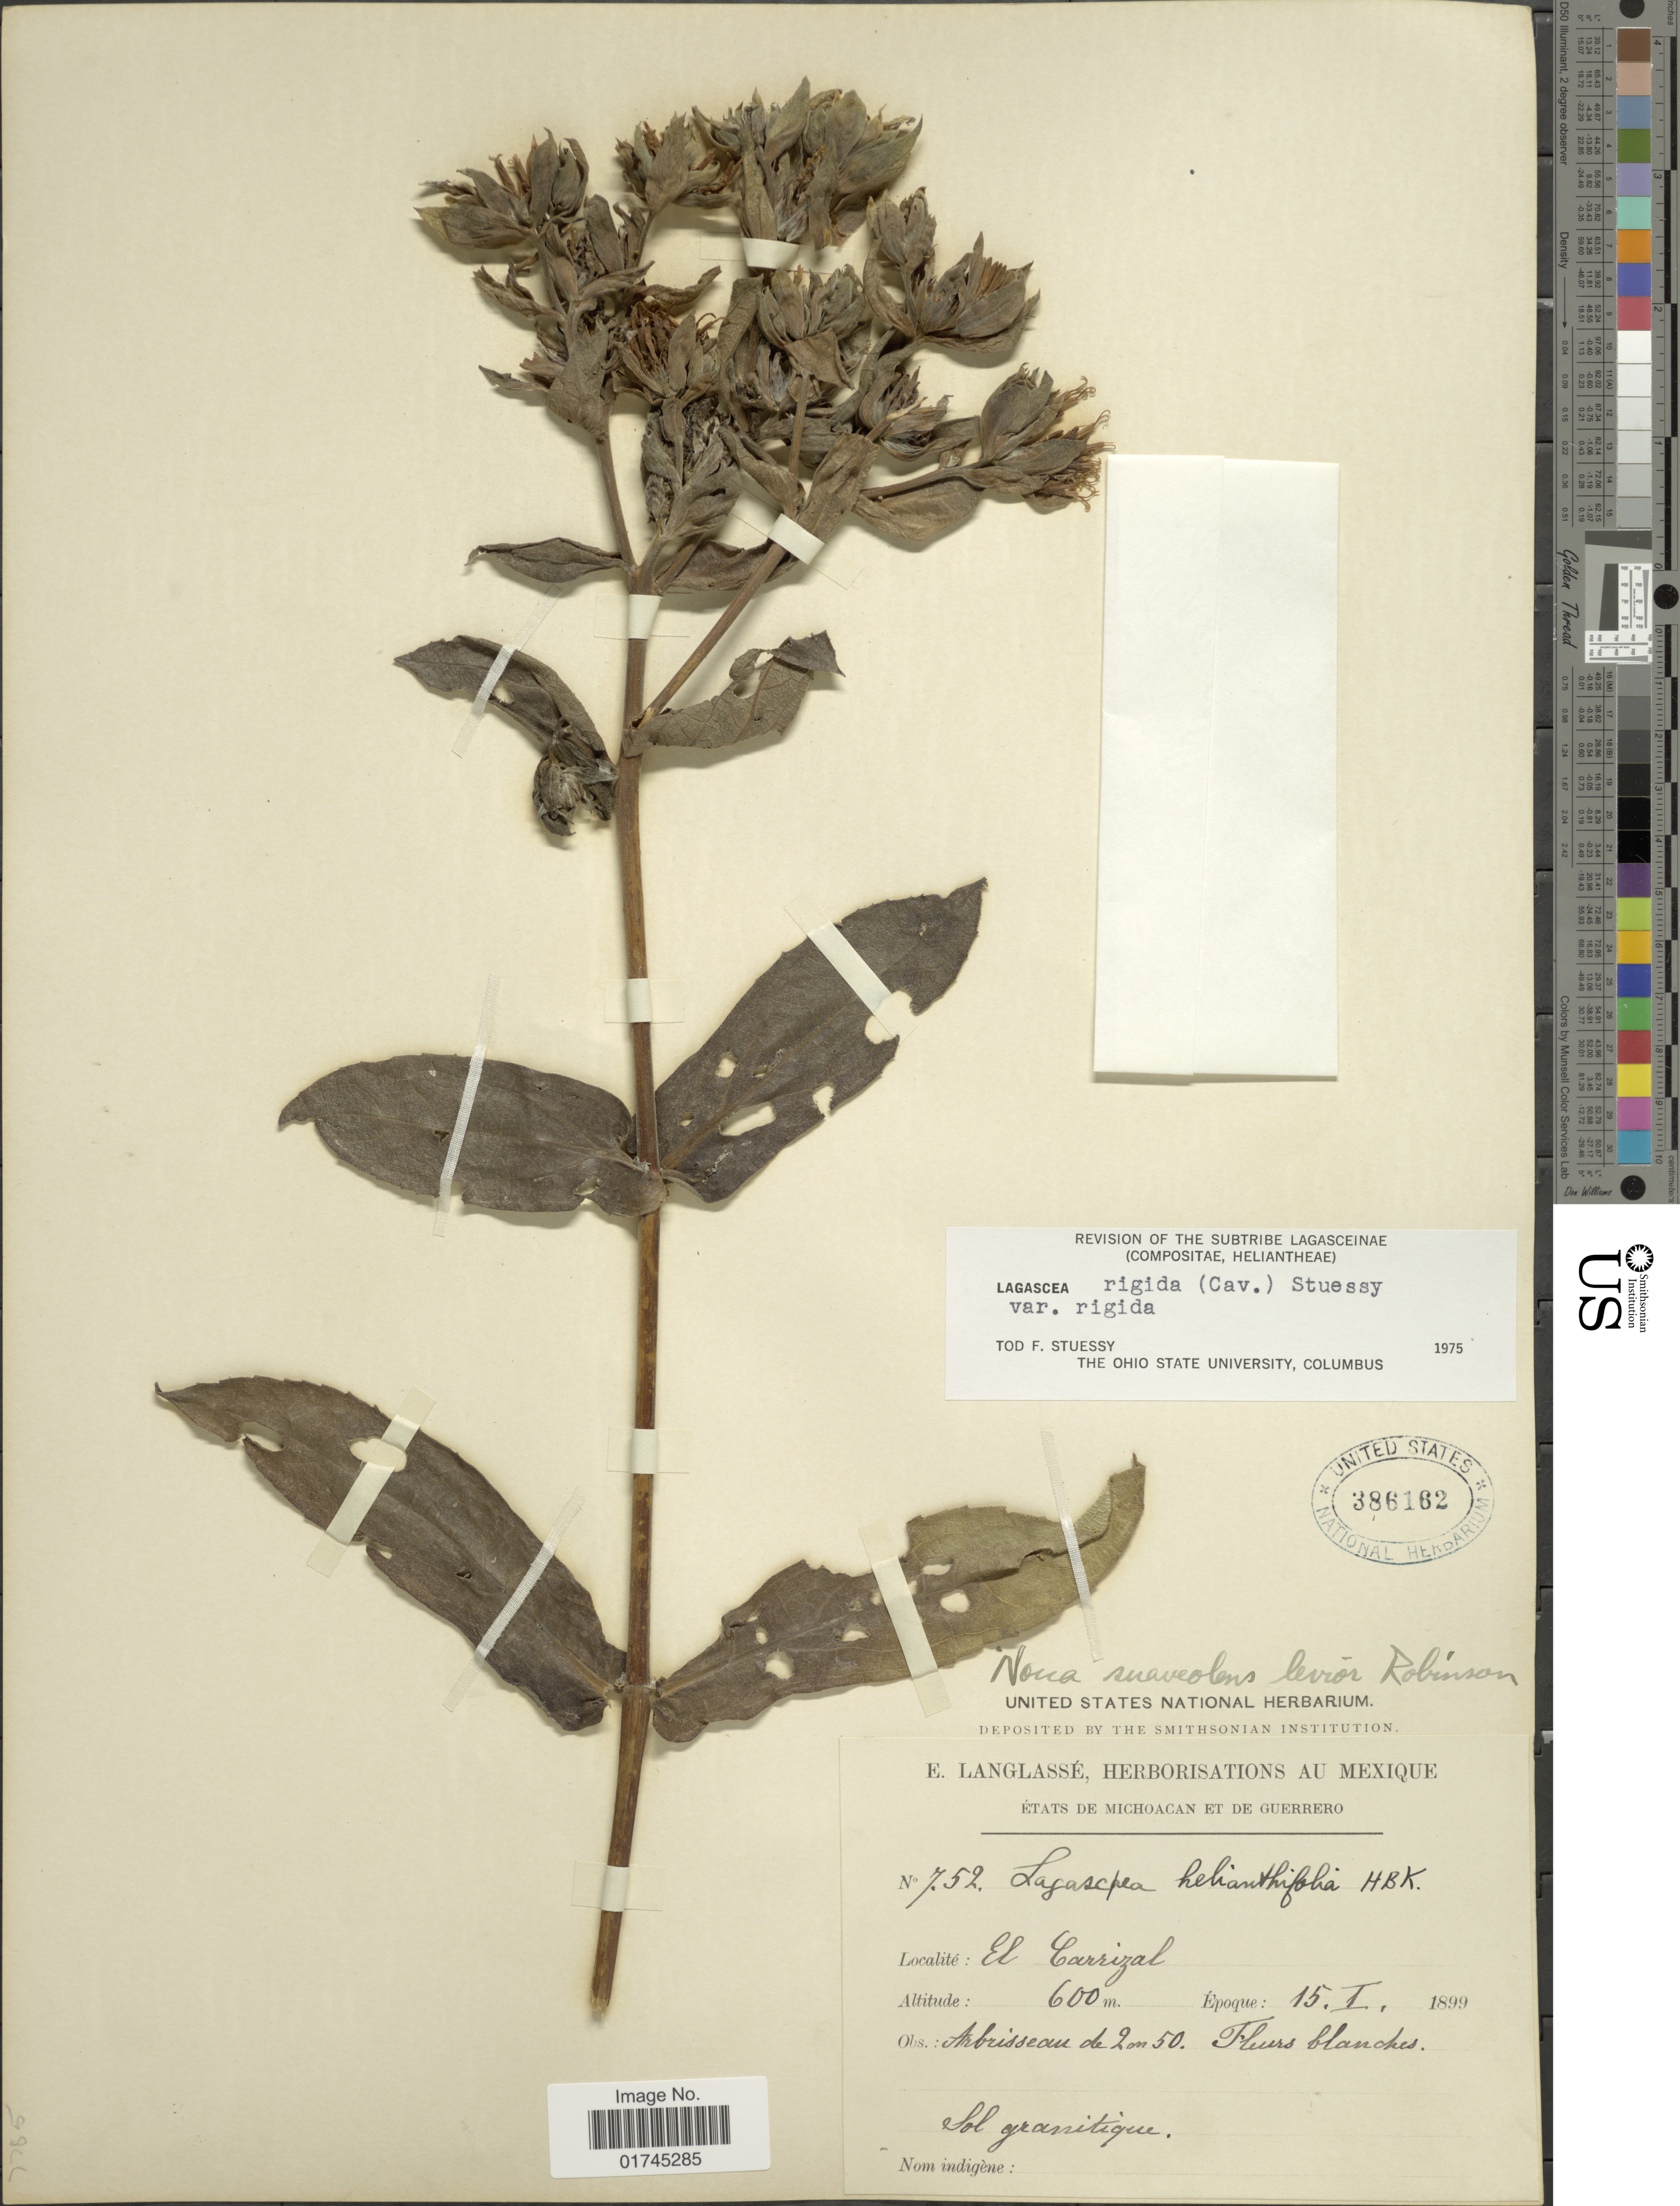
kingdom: Plantae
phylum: Tracheophyta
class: Magnoliopsida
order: Asterales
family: Asteraceae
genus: Lagascea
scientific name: Lagascea helianthifolia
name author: Kunth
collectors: E. Langlassé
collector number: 752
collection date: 1899-01-15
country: Mexico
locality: El Carrizal.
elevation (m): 600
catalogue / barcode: US 386162